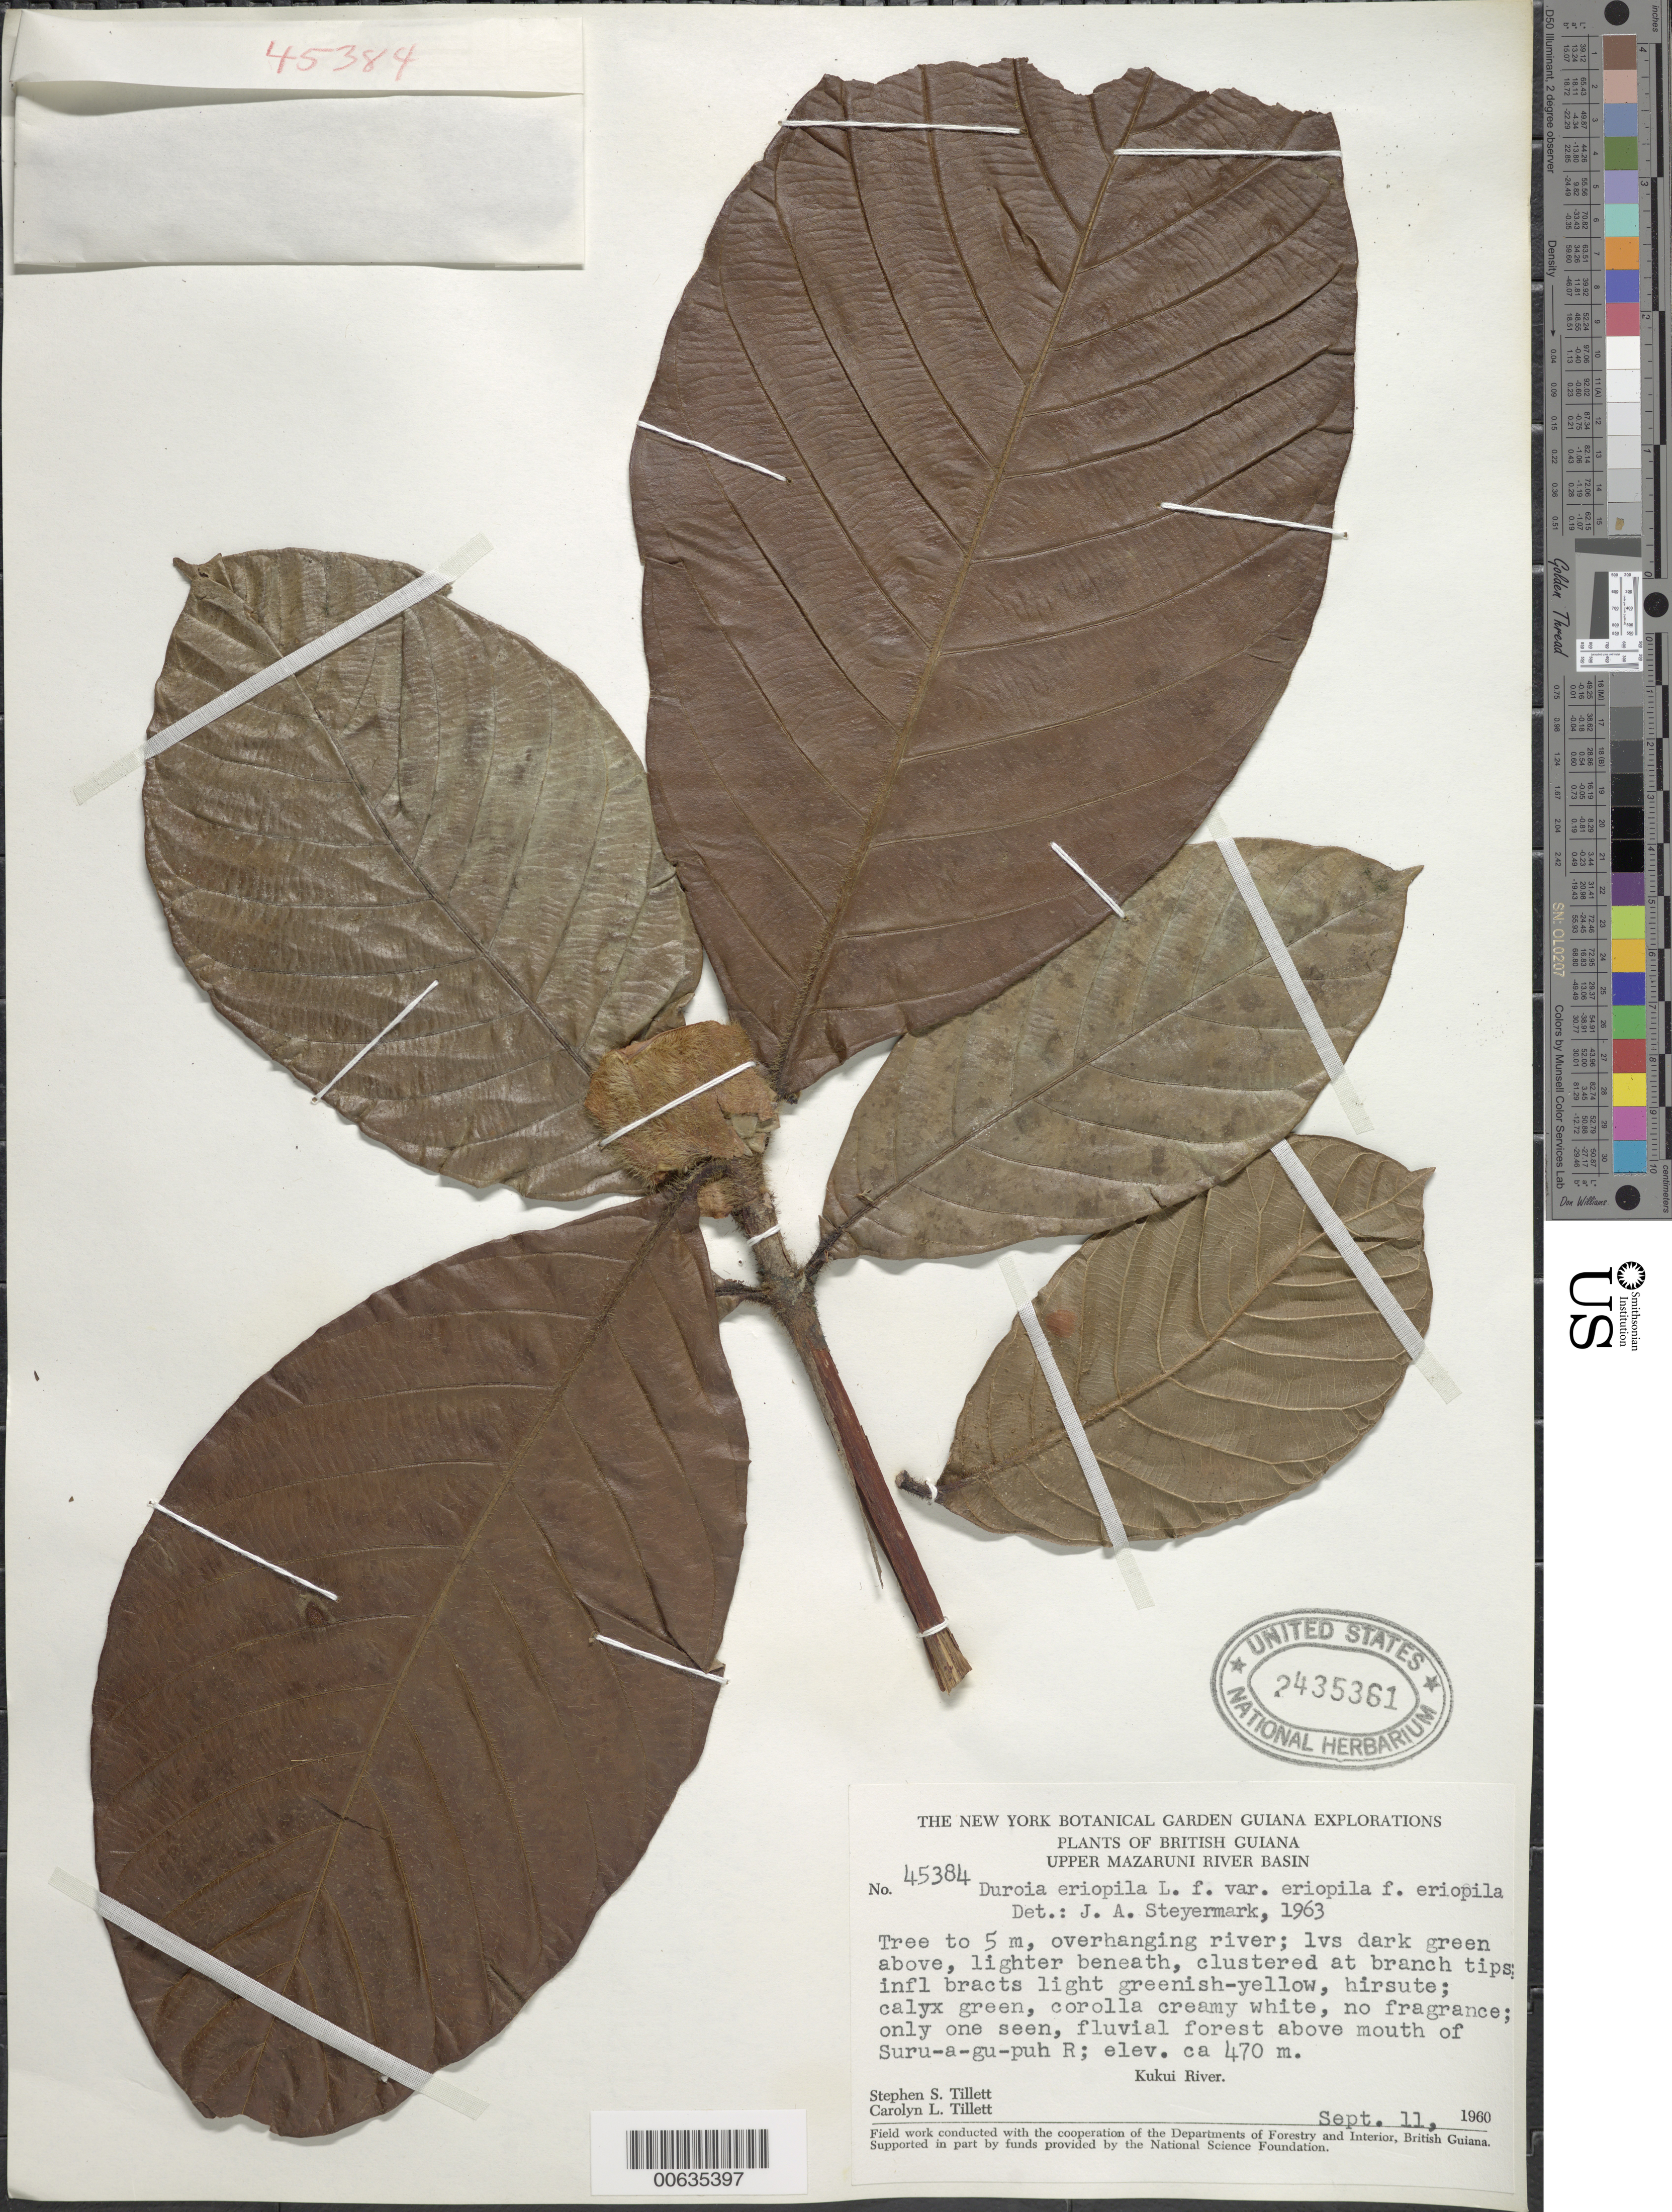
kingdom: Plantae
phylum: Tracheophyta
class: Magnoliopsida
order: Gentianales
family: Rubiaceae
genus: Duroia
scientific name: Duroia eriopila f. eriopila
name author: L. f.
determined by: Steyermark, Julian A., (VEN)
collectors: S. S. Tillett, C. L. Tillett & R. Boyan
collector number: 45384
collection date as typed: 11-Sep-60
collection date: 1960-09-11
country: Guyana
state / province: Cuyuni-Mazaruni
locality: Kukui R., above mouth of Suru-a-gu-puh R.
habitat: Fluvial forest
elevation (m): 470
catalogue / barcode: US 2435361